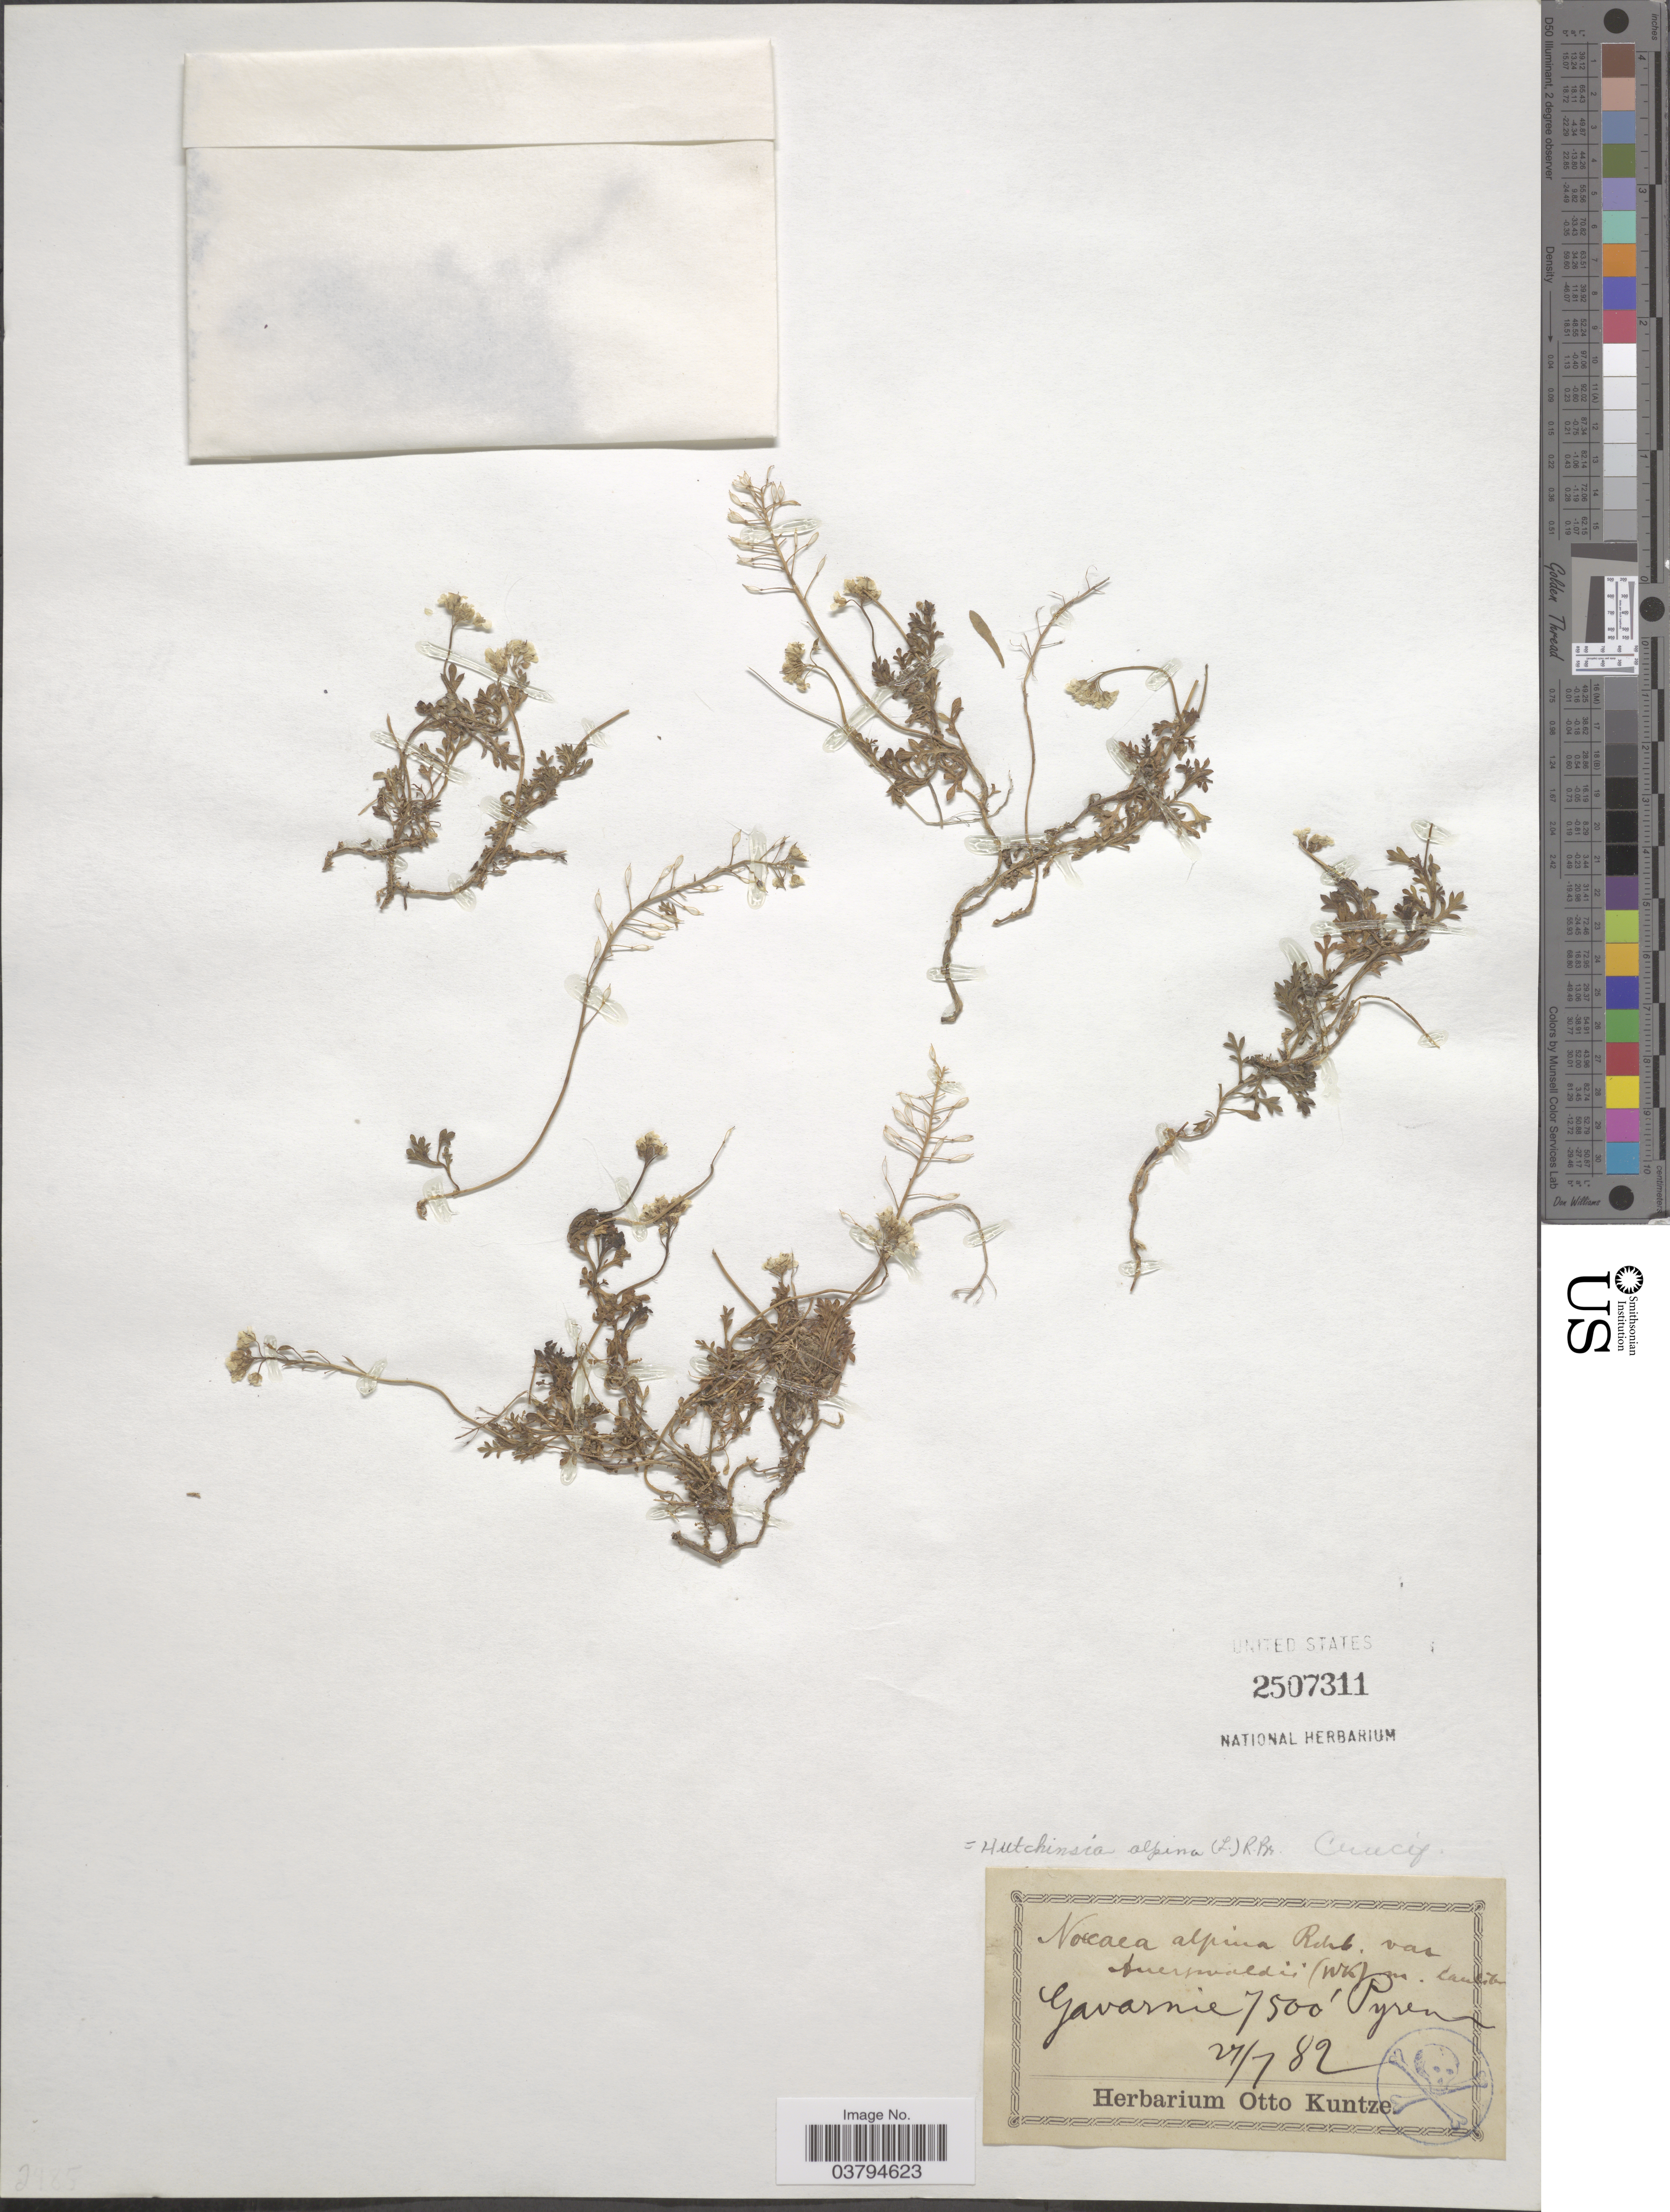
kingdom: Plantae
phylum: Tracheophyta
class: Magnoliopsida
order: Brassicales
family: Brassicaceae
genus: Hutchinsia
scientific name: Hutchinsia alpina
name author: W.T. Aiton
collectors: ex herb. Otto Kuntze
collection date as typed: Transcribed d/m/y: 27/7/82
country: France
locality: Gavarnie. Pyrena [interpreted],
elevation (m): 2286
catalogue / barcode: US 2507311